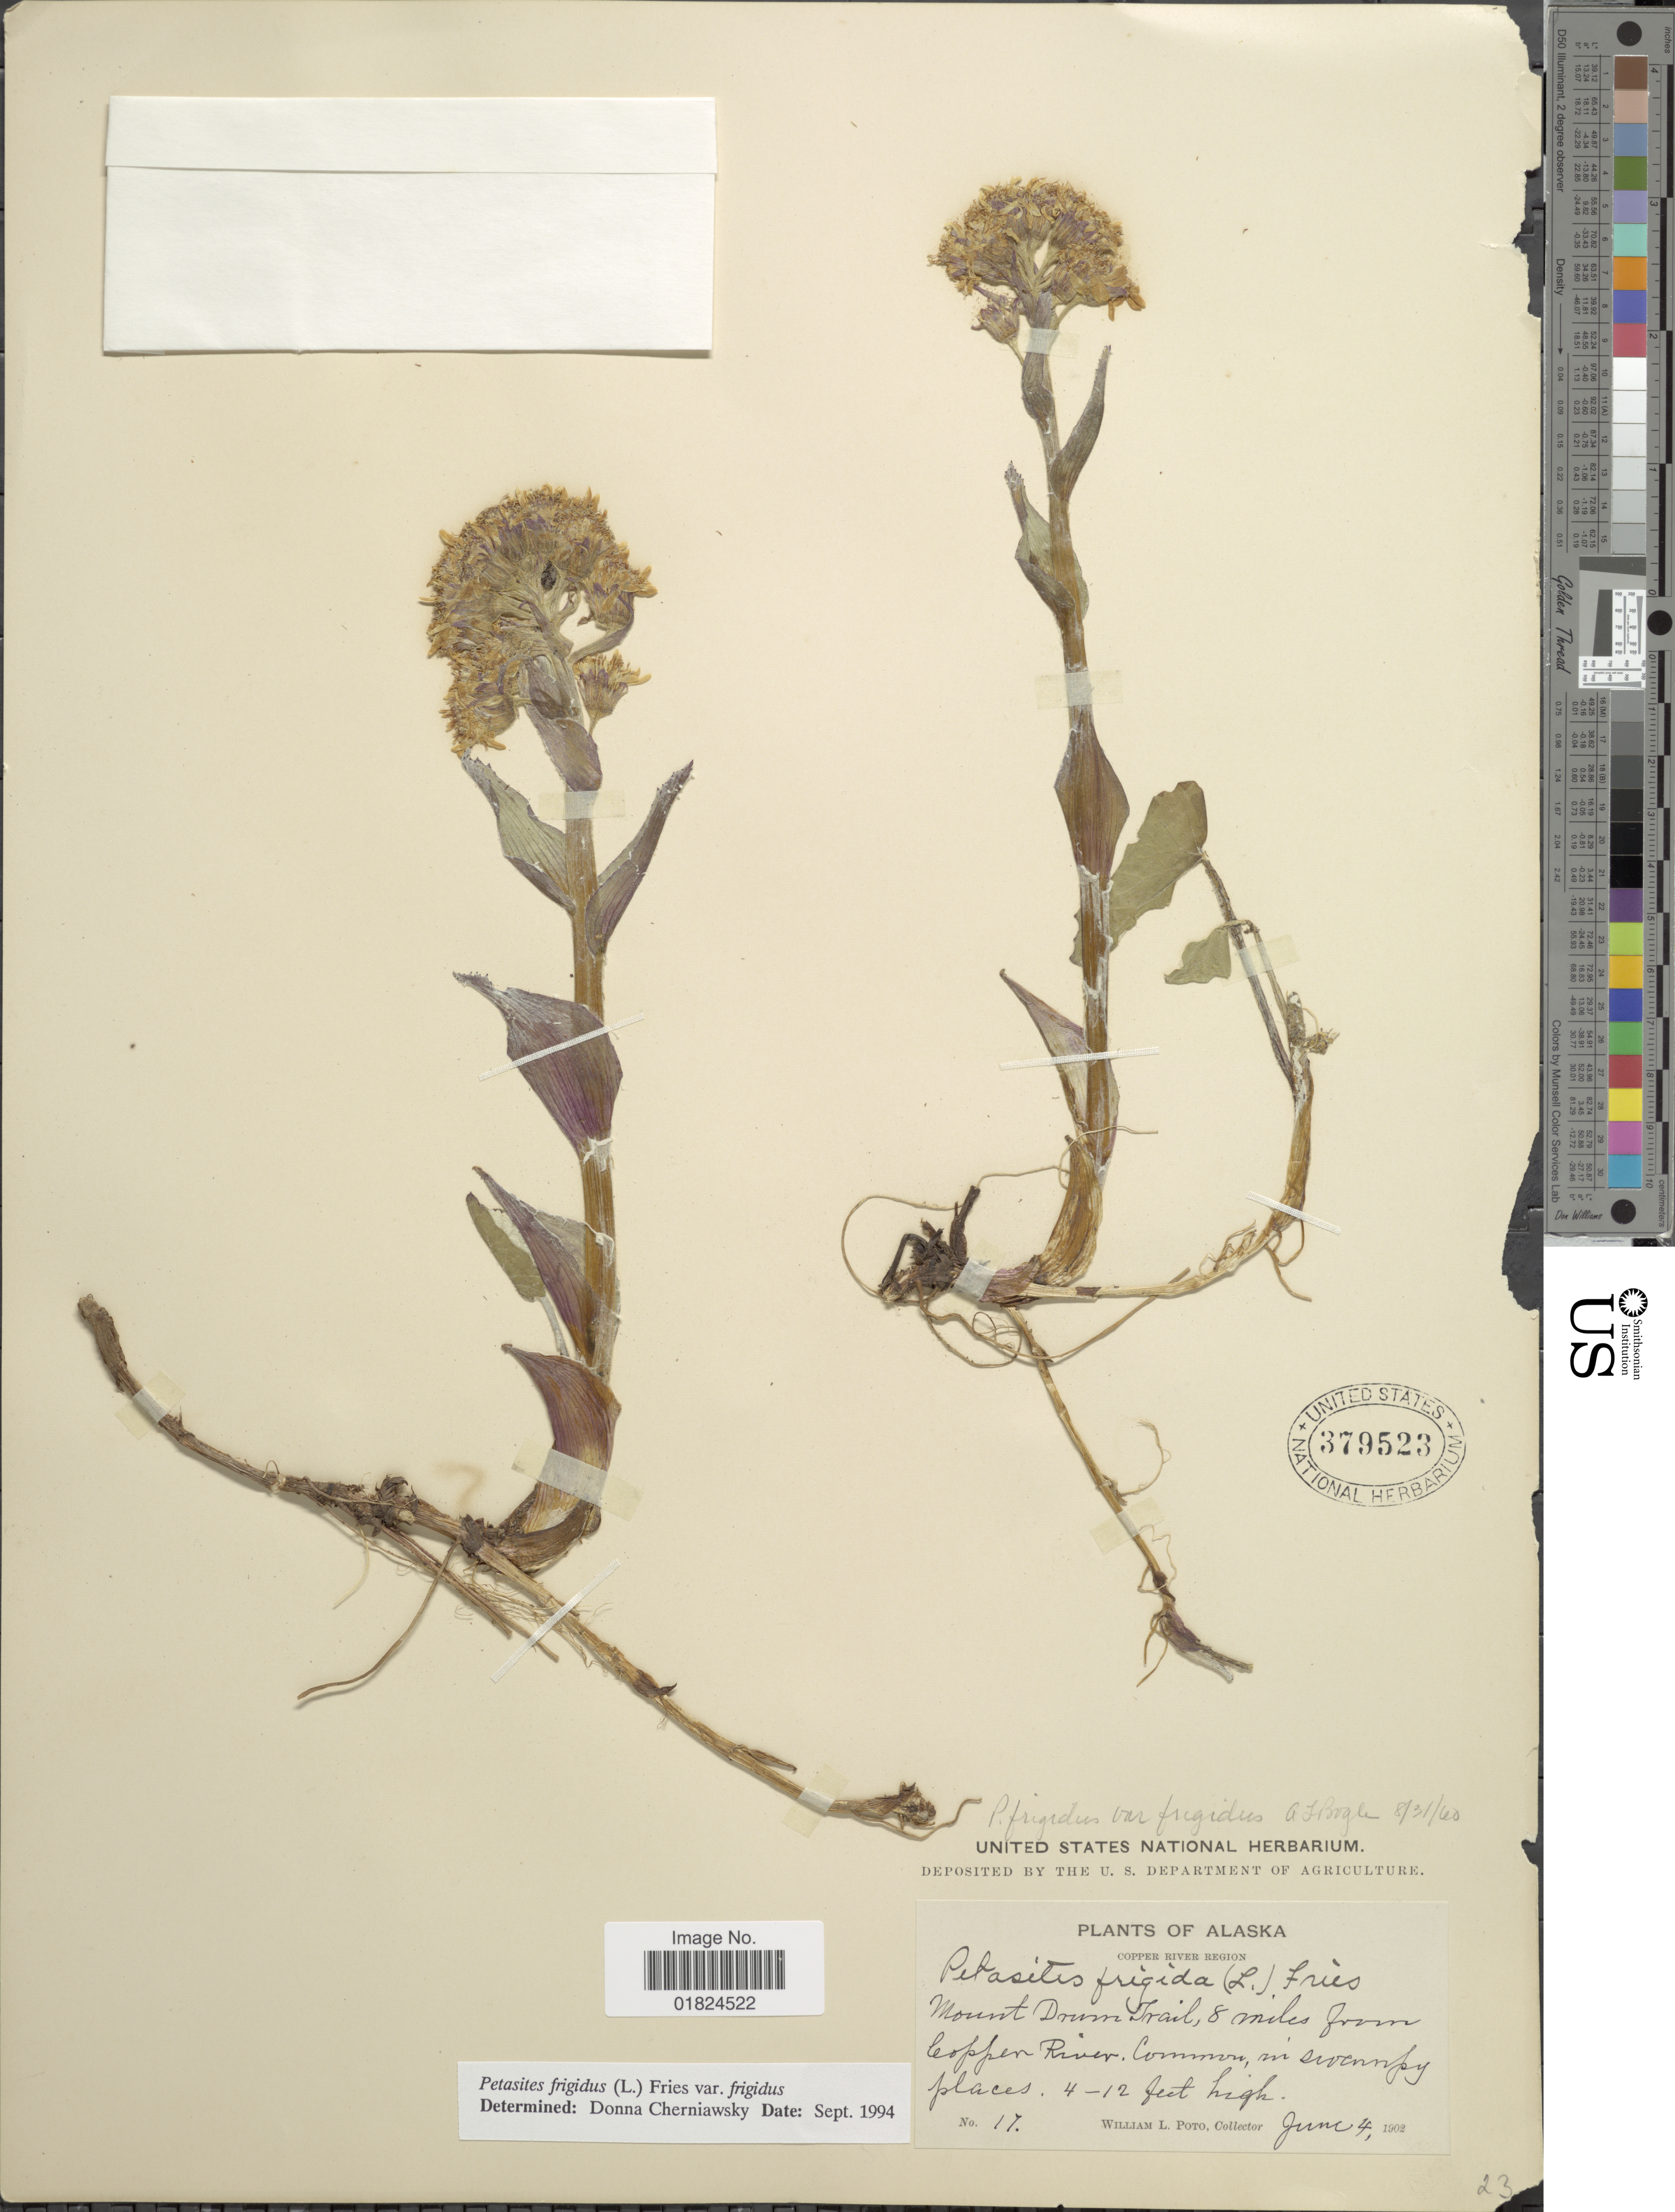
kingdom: Plantae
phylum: Tracheophyta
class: Magnoliopsida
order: Asterales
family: Asteraceae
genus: Petasites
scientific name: Petasites frigidus var. frigidus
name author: (L.) Fr.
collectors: W. Poto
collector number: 17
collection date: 1902-06-04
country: United States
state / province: Alaska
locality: Copper River Region, Mount Drum Trail, 8 miles from Copper River, common in swampy places.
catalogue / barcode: US 379523